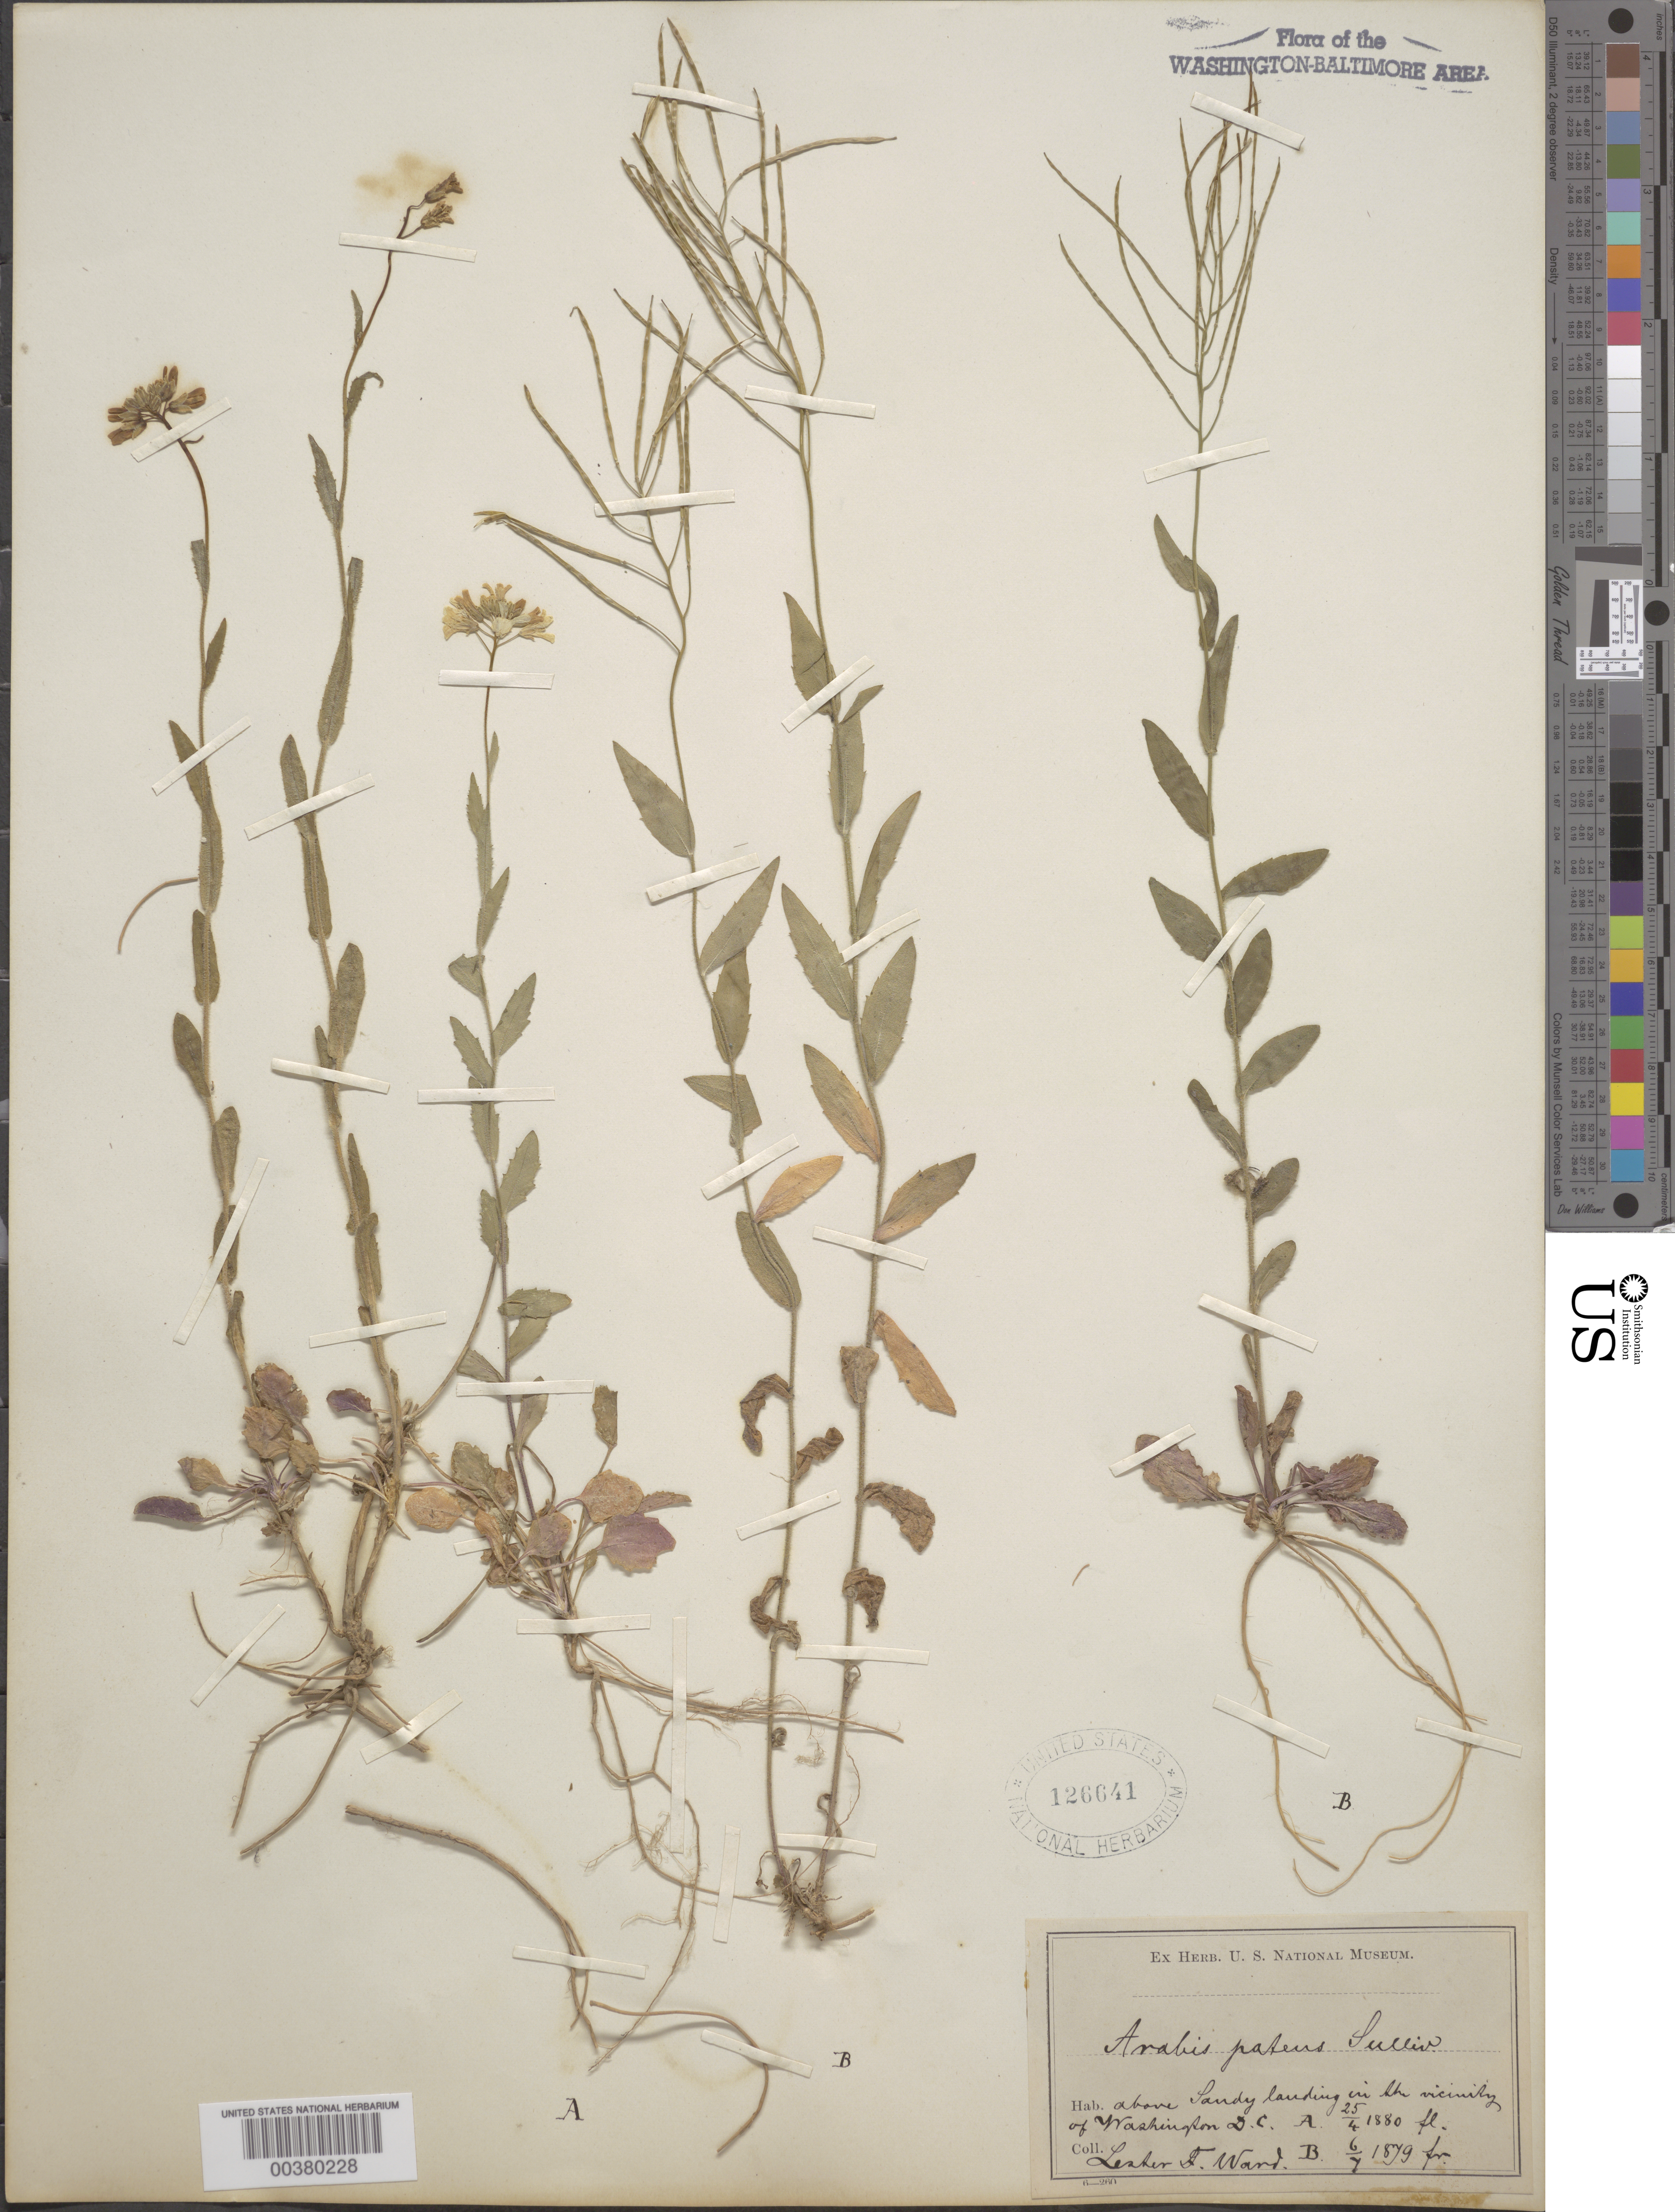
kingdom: Plantae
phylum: Tracheophyta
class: Magnoliopsida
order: Brassicales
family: Brassicaceae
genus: Arabis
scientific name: Arabis patens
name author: Sull.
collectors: L. F. Ward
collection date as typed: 07 Jun 1879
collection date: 1879-06-07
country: United States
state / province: Maryland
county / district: Montgomery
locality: Sandy Landing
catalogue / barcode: US 126641